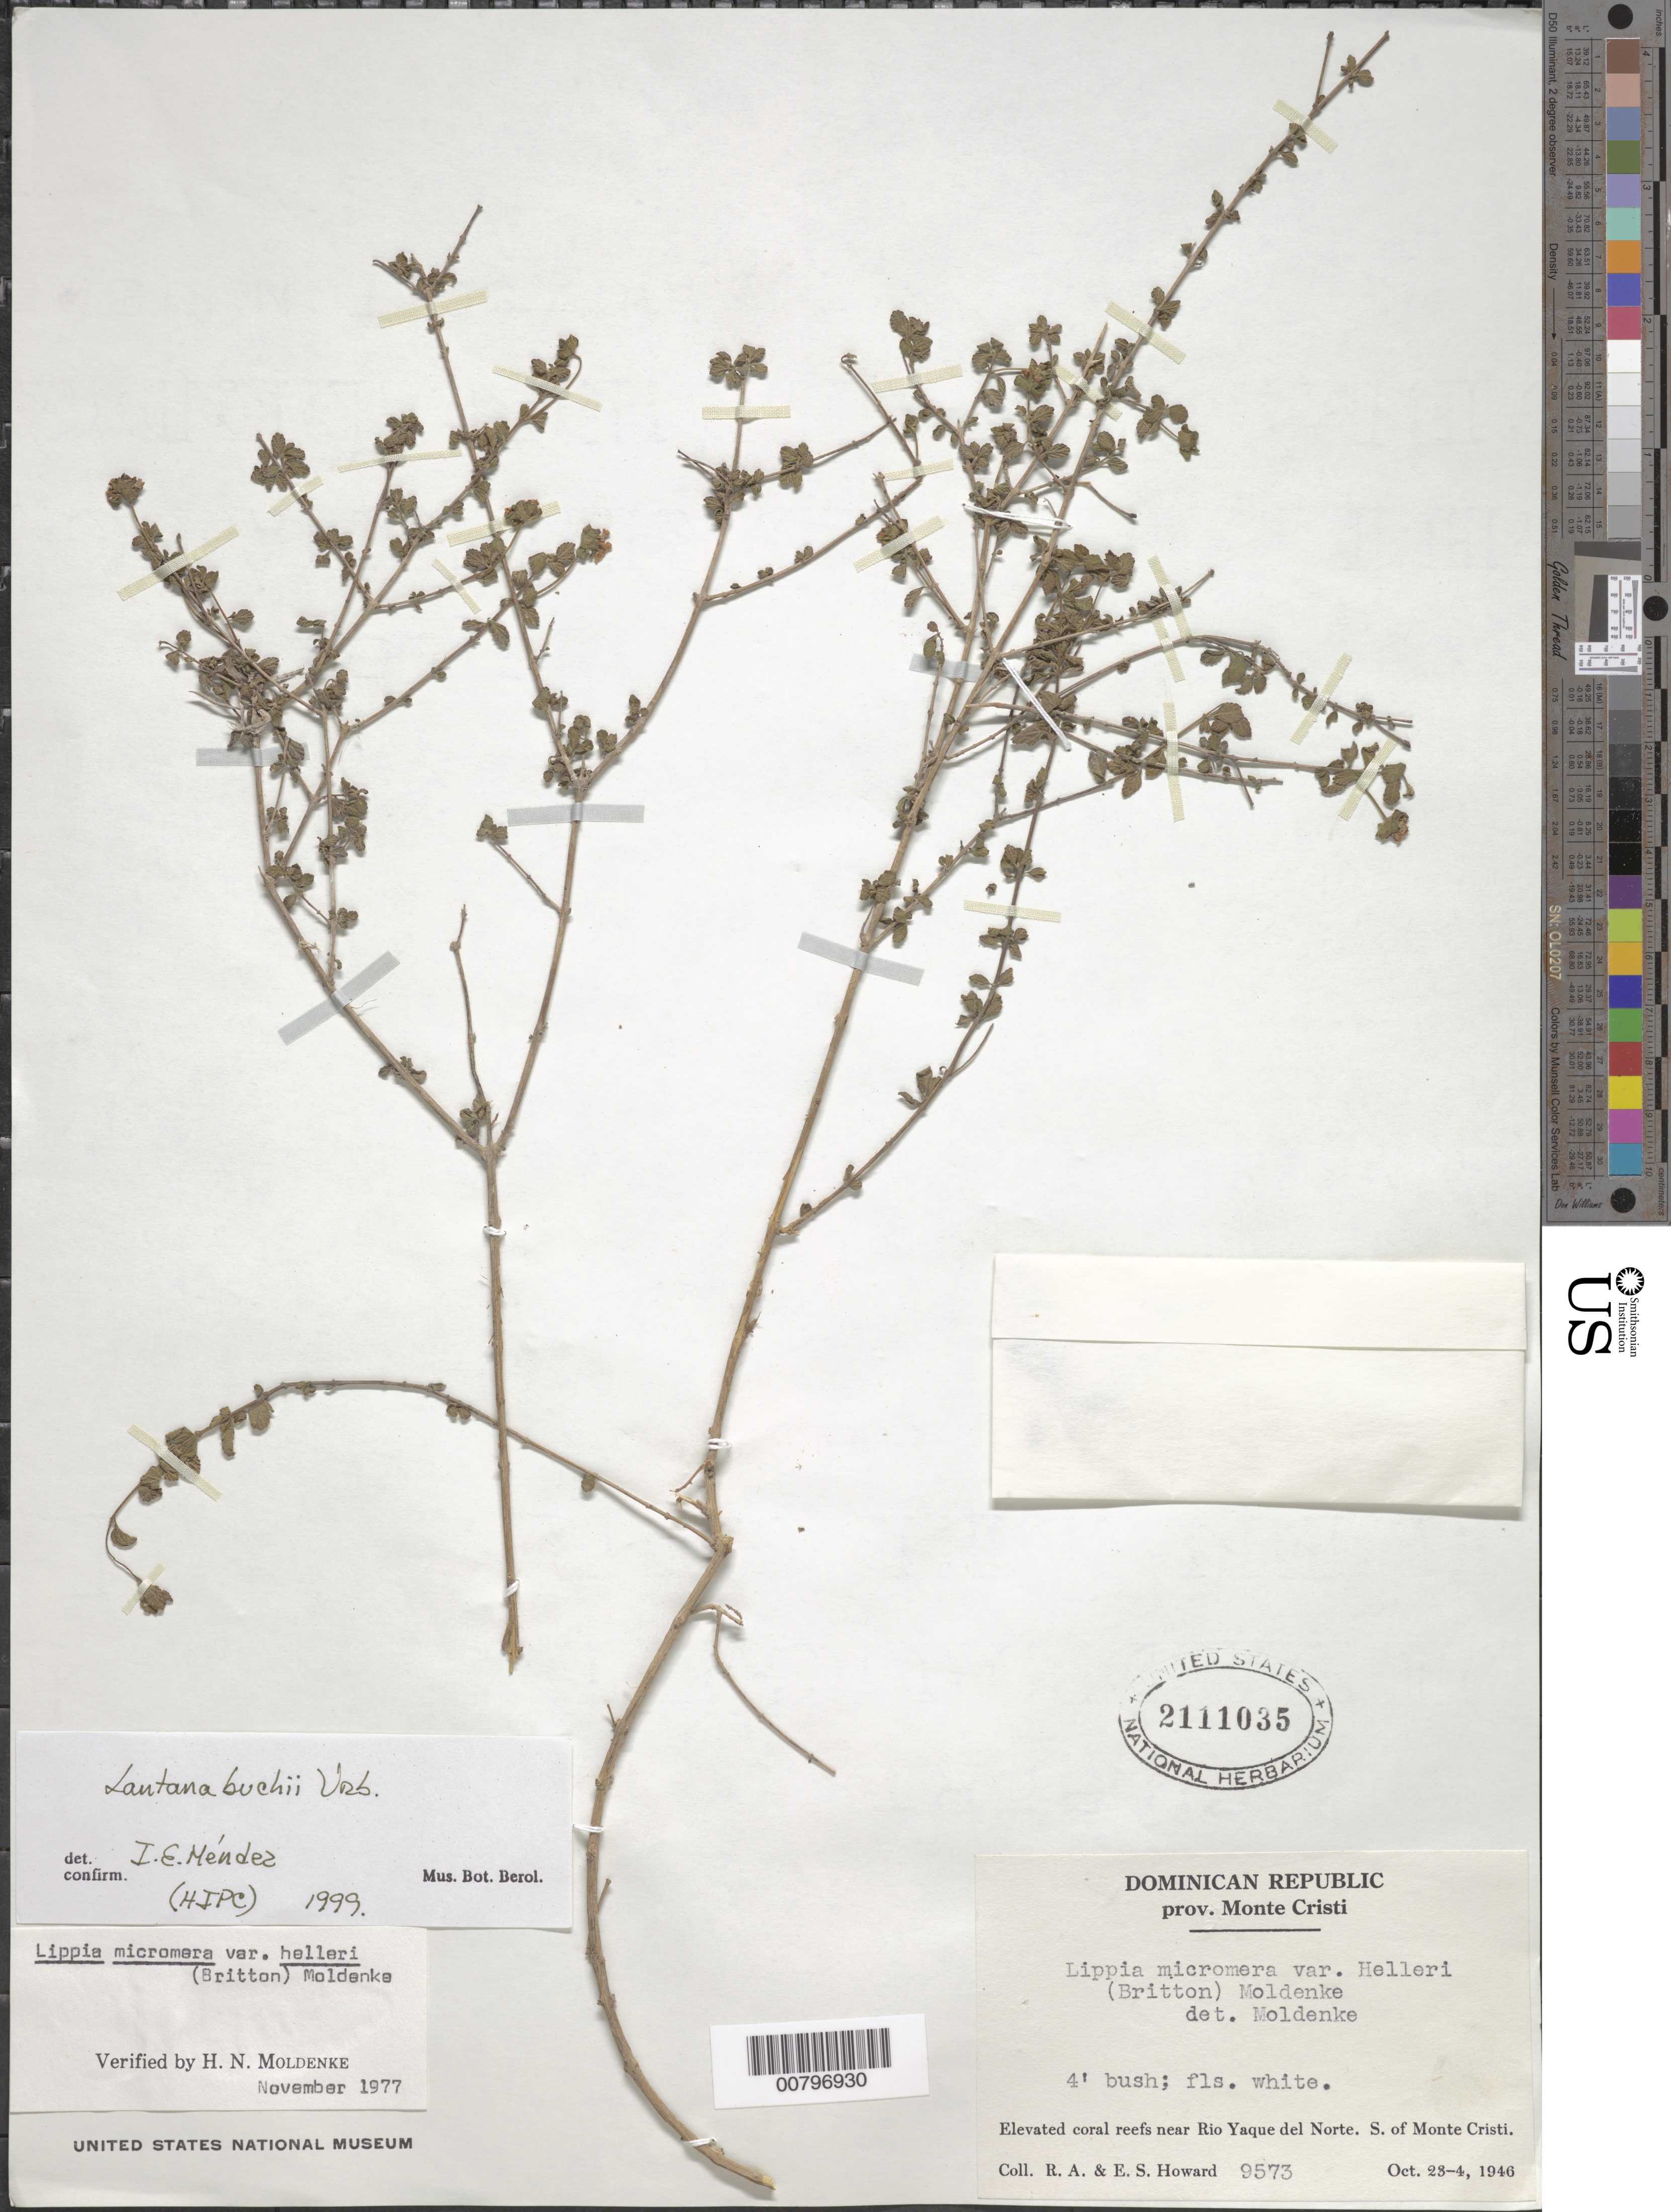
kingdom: Plantae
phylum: Tracheophyta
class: Magnoliopsida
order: Lamiales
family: Verbenaceae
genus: Lantana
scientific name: Lantana buchii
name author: Urb.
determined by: Méndez, Isidro E., (HIPC)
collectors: R. A. Howard & E. S. Howard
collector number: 9573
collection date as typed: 23 Oct 1946 to 24 Oct 1946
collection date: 1946-10-23/1946-10-24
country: Dominican Republic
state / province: Monte Cristi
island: Hispaniola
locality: Near Rio Yaque del Norte, S of Montecristi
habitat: Elevated coral reefs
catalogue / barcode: US 2111035